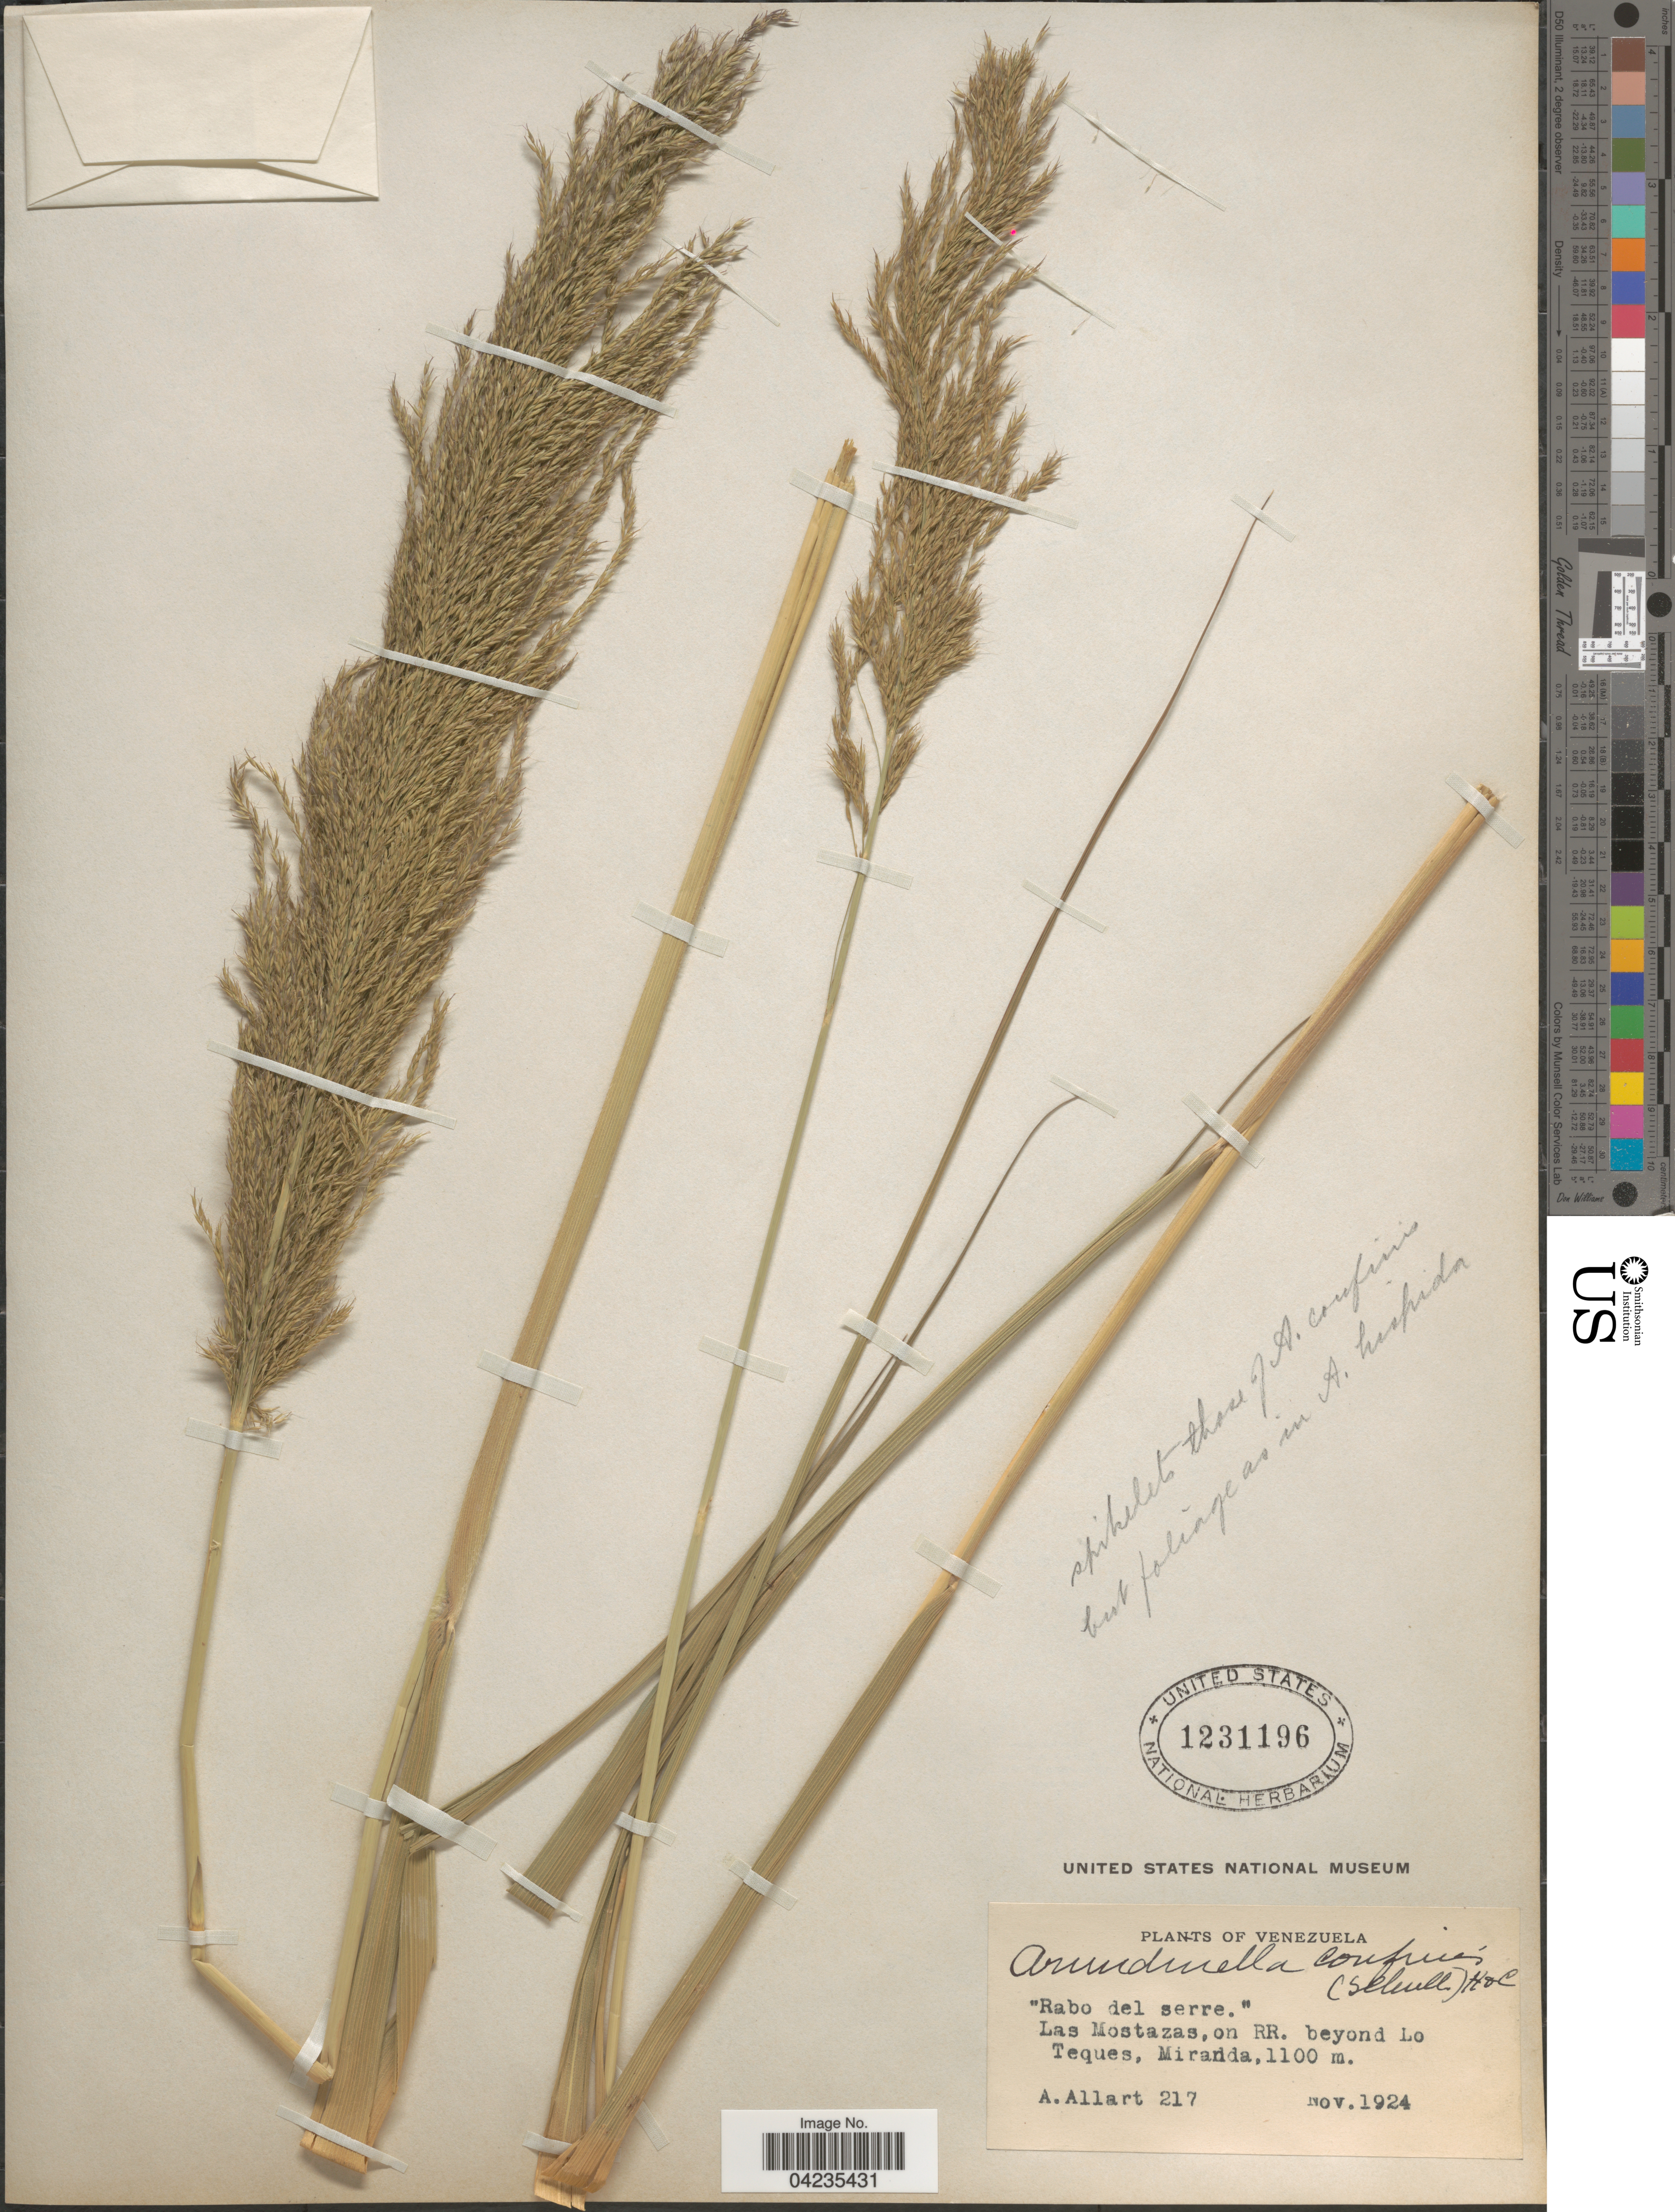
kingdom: Plantae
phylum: Tracheophyta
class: Liliopsida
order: Poales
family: Poaceae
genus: Arundinella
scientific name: Arundinella hispida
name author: (Humb. & Bonpl. ex Willd.) Kuntze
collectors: A. Allart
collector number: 217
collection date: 1924-11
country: Venezuela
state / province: Miranda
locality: Las Mostazas, on RR. beyond Lo Teques.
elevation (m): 1100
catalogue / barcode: US 1231196